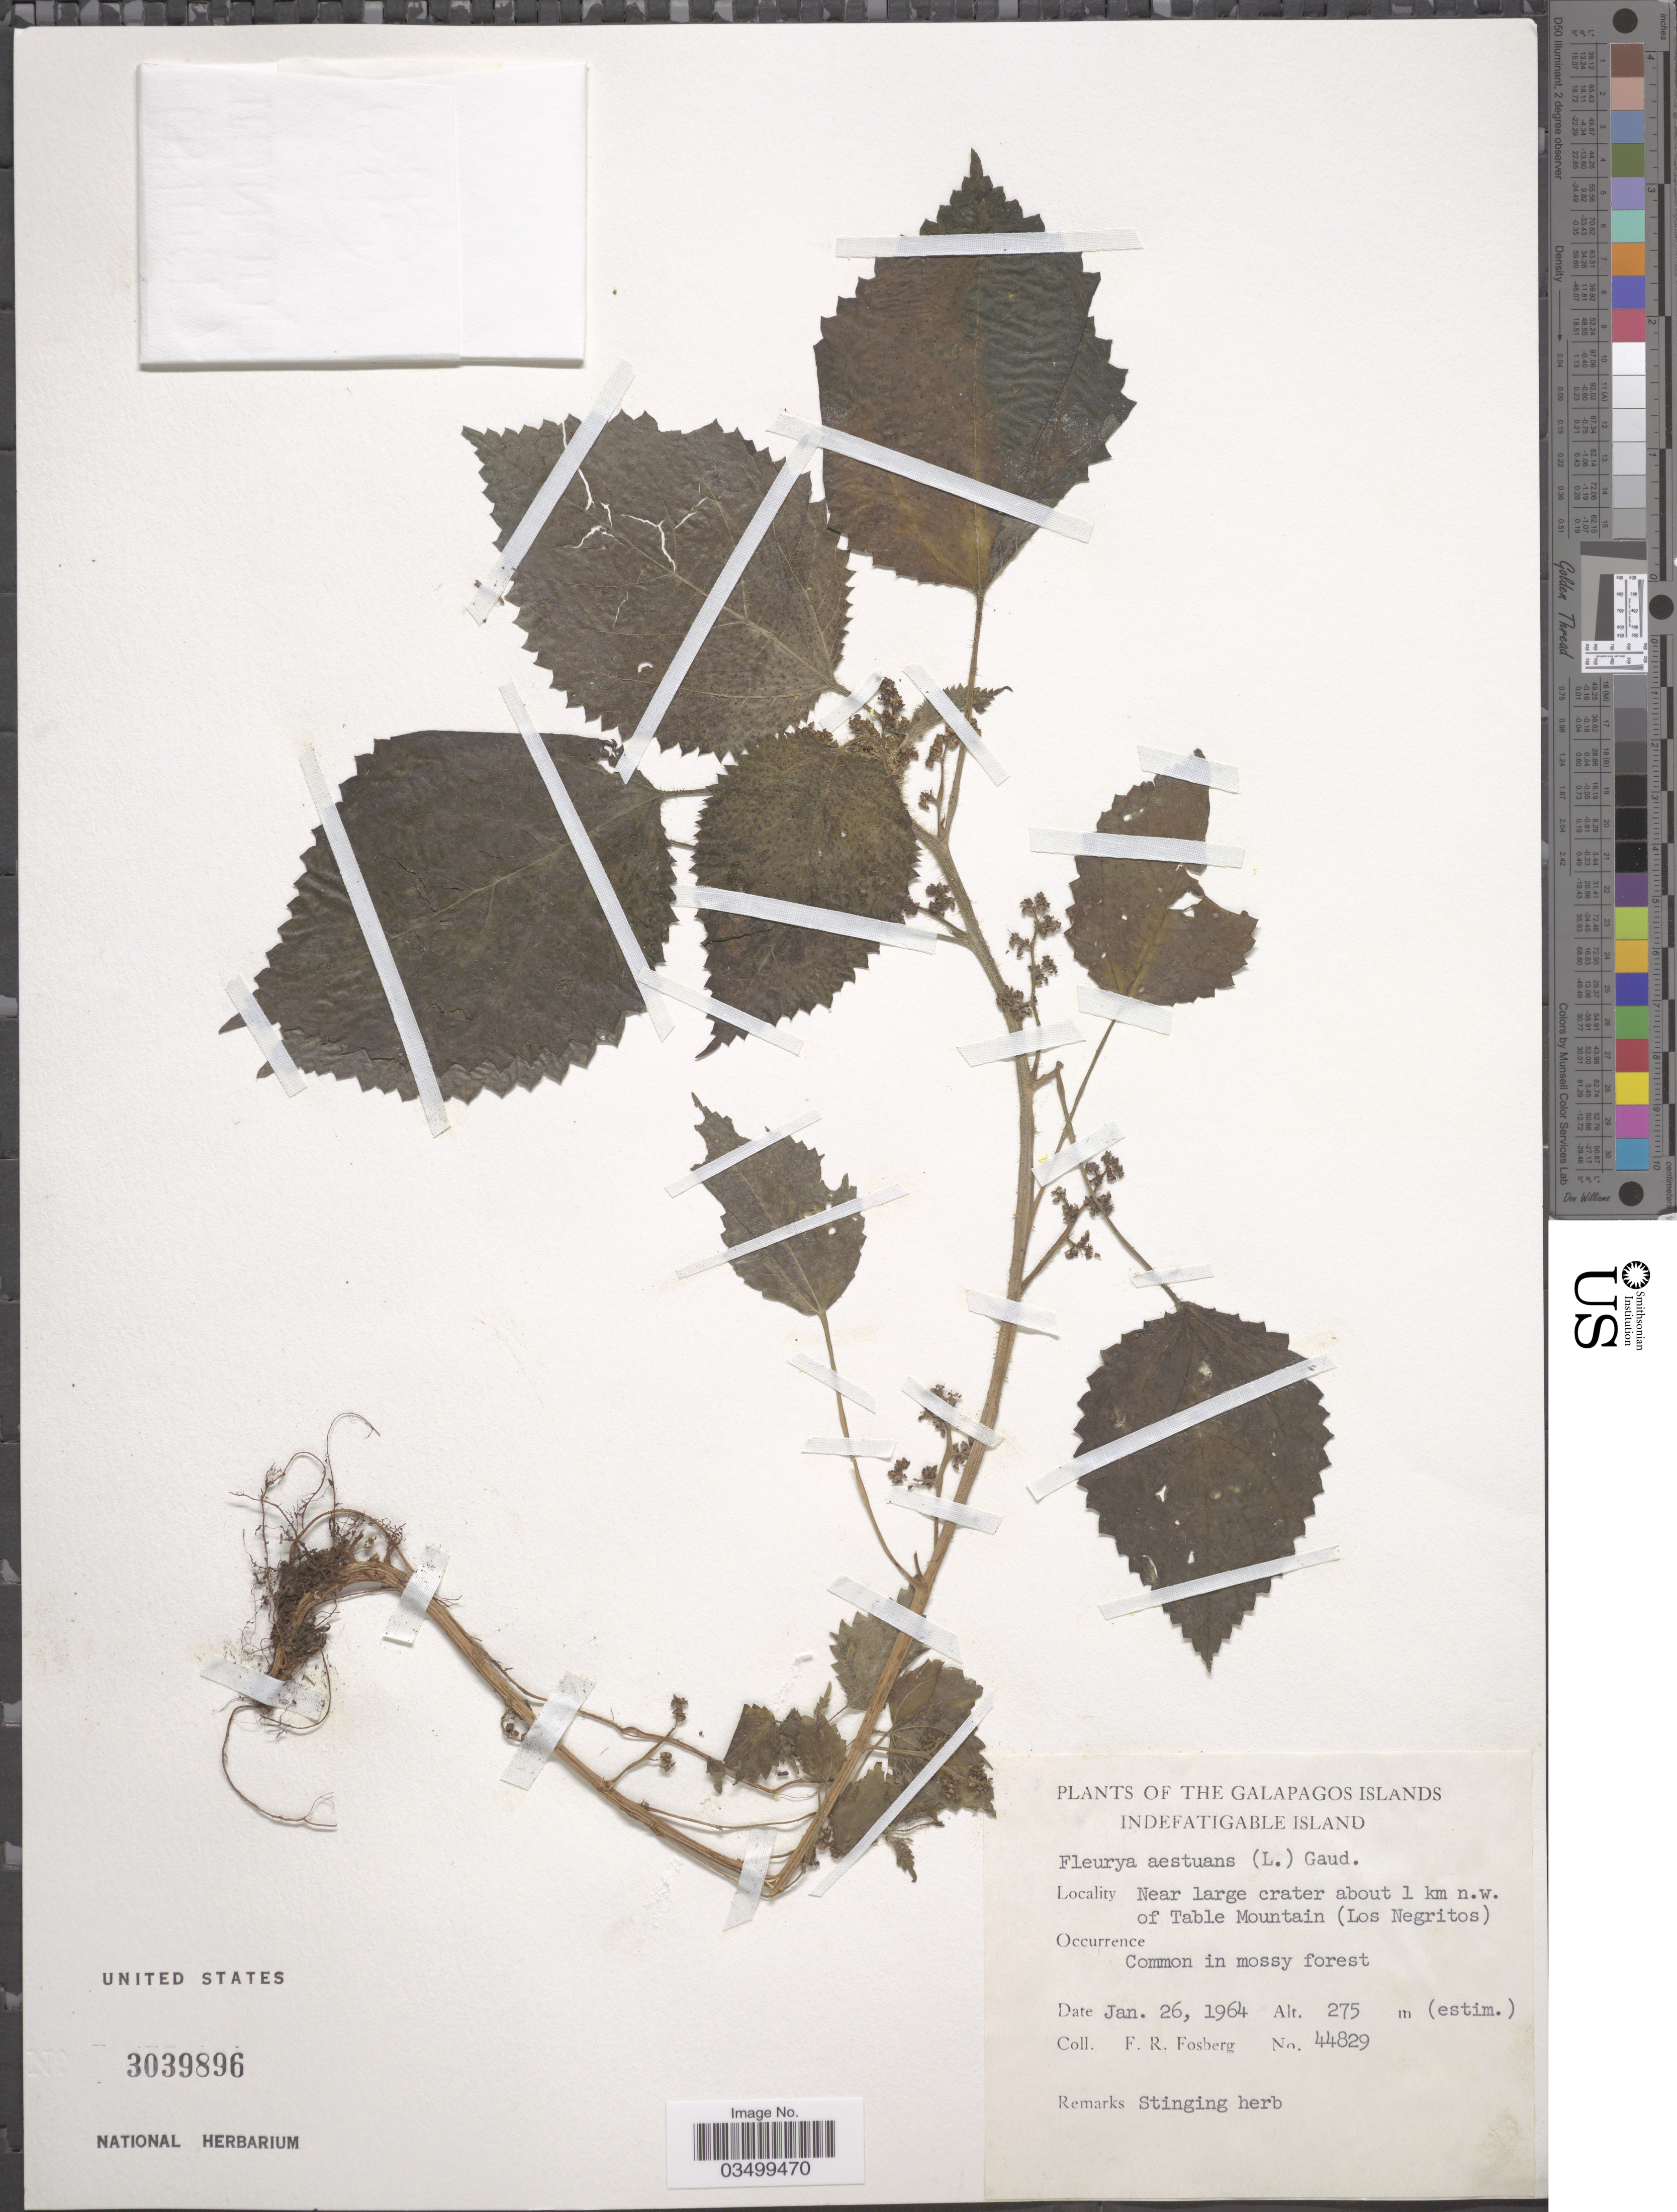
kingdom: Plantae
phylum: Tracheophyta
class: Magnoliopsida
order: Rosales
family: Urticaceae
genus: Laportea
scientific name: Laportea aestuans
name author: (L.) Chew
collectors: F. R. Fosberg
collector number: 44829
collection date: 1964-01-26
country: Ecuador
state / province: Colón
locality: Galapagos Islands. Indefatigable Island. Near large crater about 1 km n.w. of Table Mountain (Los Negritos).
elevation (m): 275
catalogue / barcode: US 3039896